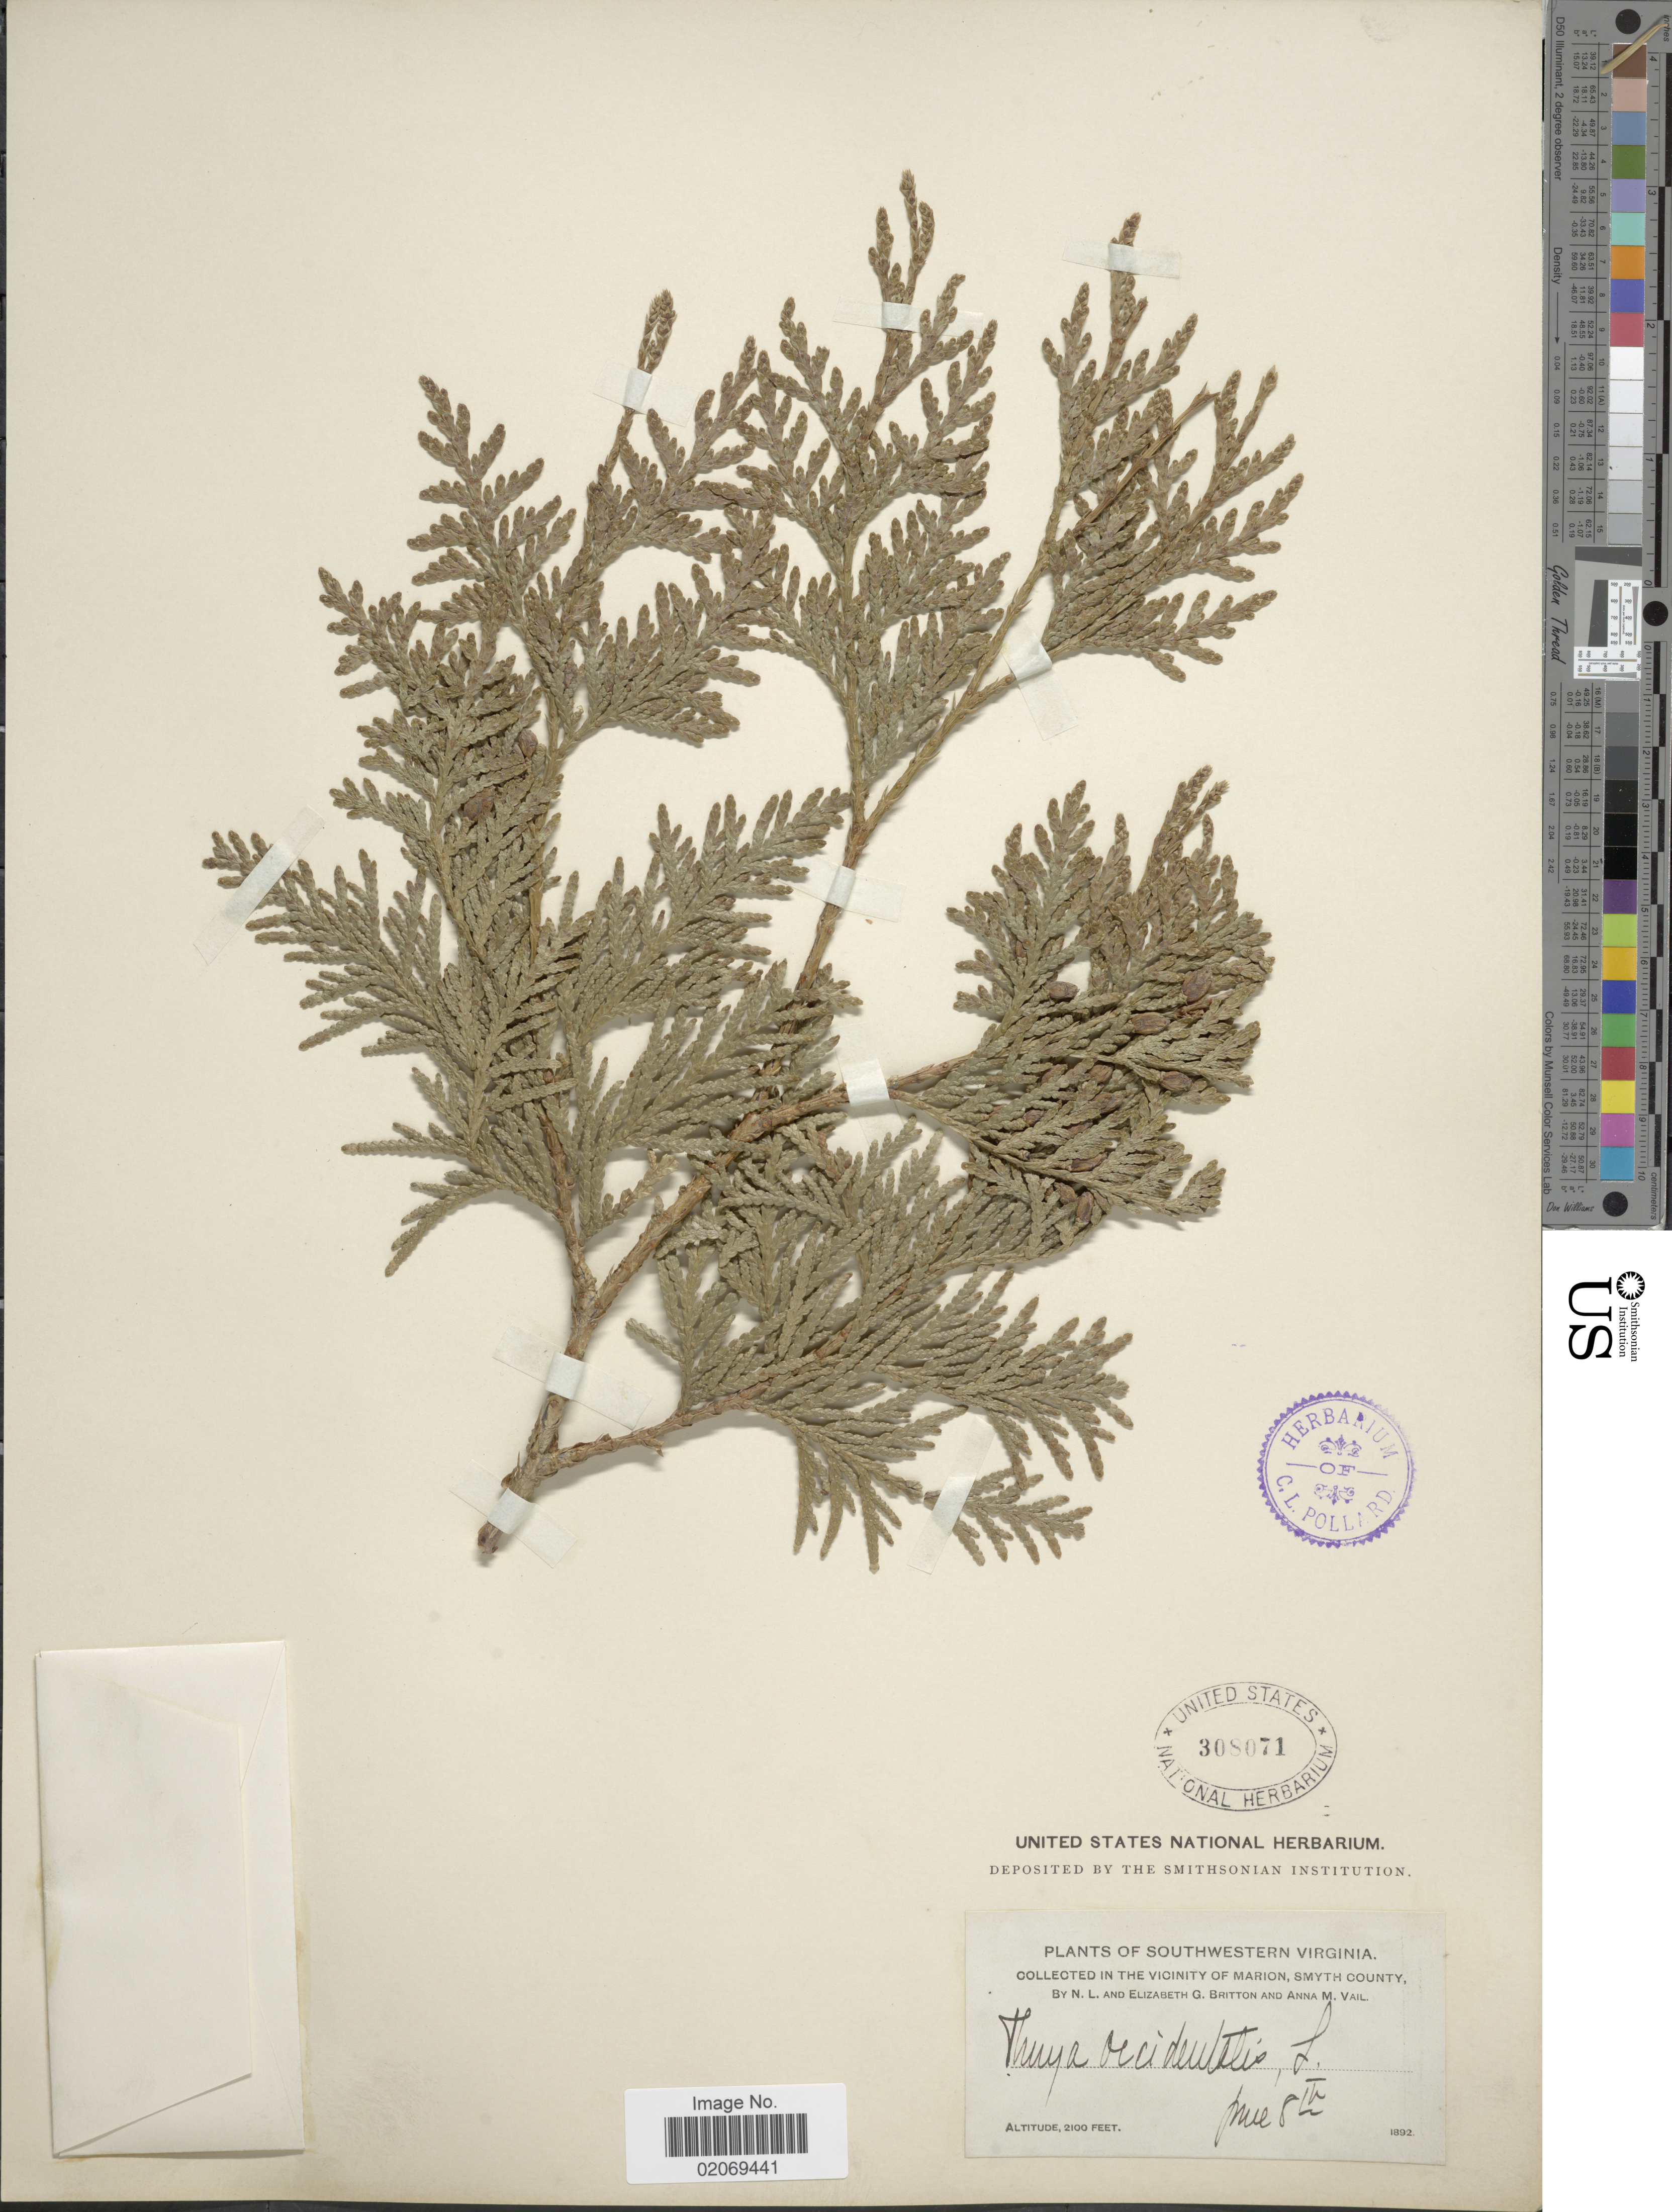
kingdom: Plantae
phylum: Tracheophyta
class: Pinopsida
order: Pinales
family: Cupressaceae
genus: Thuja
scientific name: Thuja occidentalis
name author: L.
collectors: N. Britton, E. G. Britton & A. Vail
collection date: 1892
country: United States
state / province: Virginia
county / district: Smyth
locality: Southwestern Virginia, In the Vicinity of Marion, Smyth County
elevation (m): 640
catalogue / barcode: US 308071